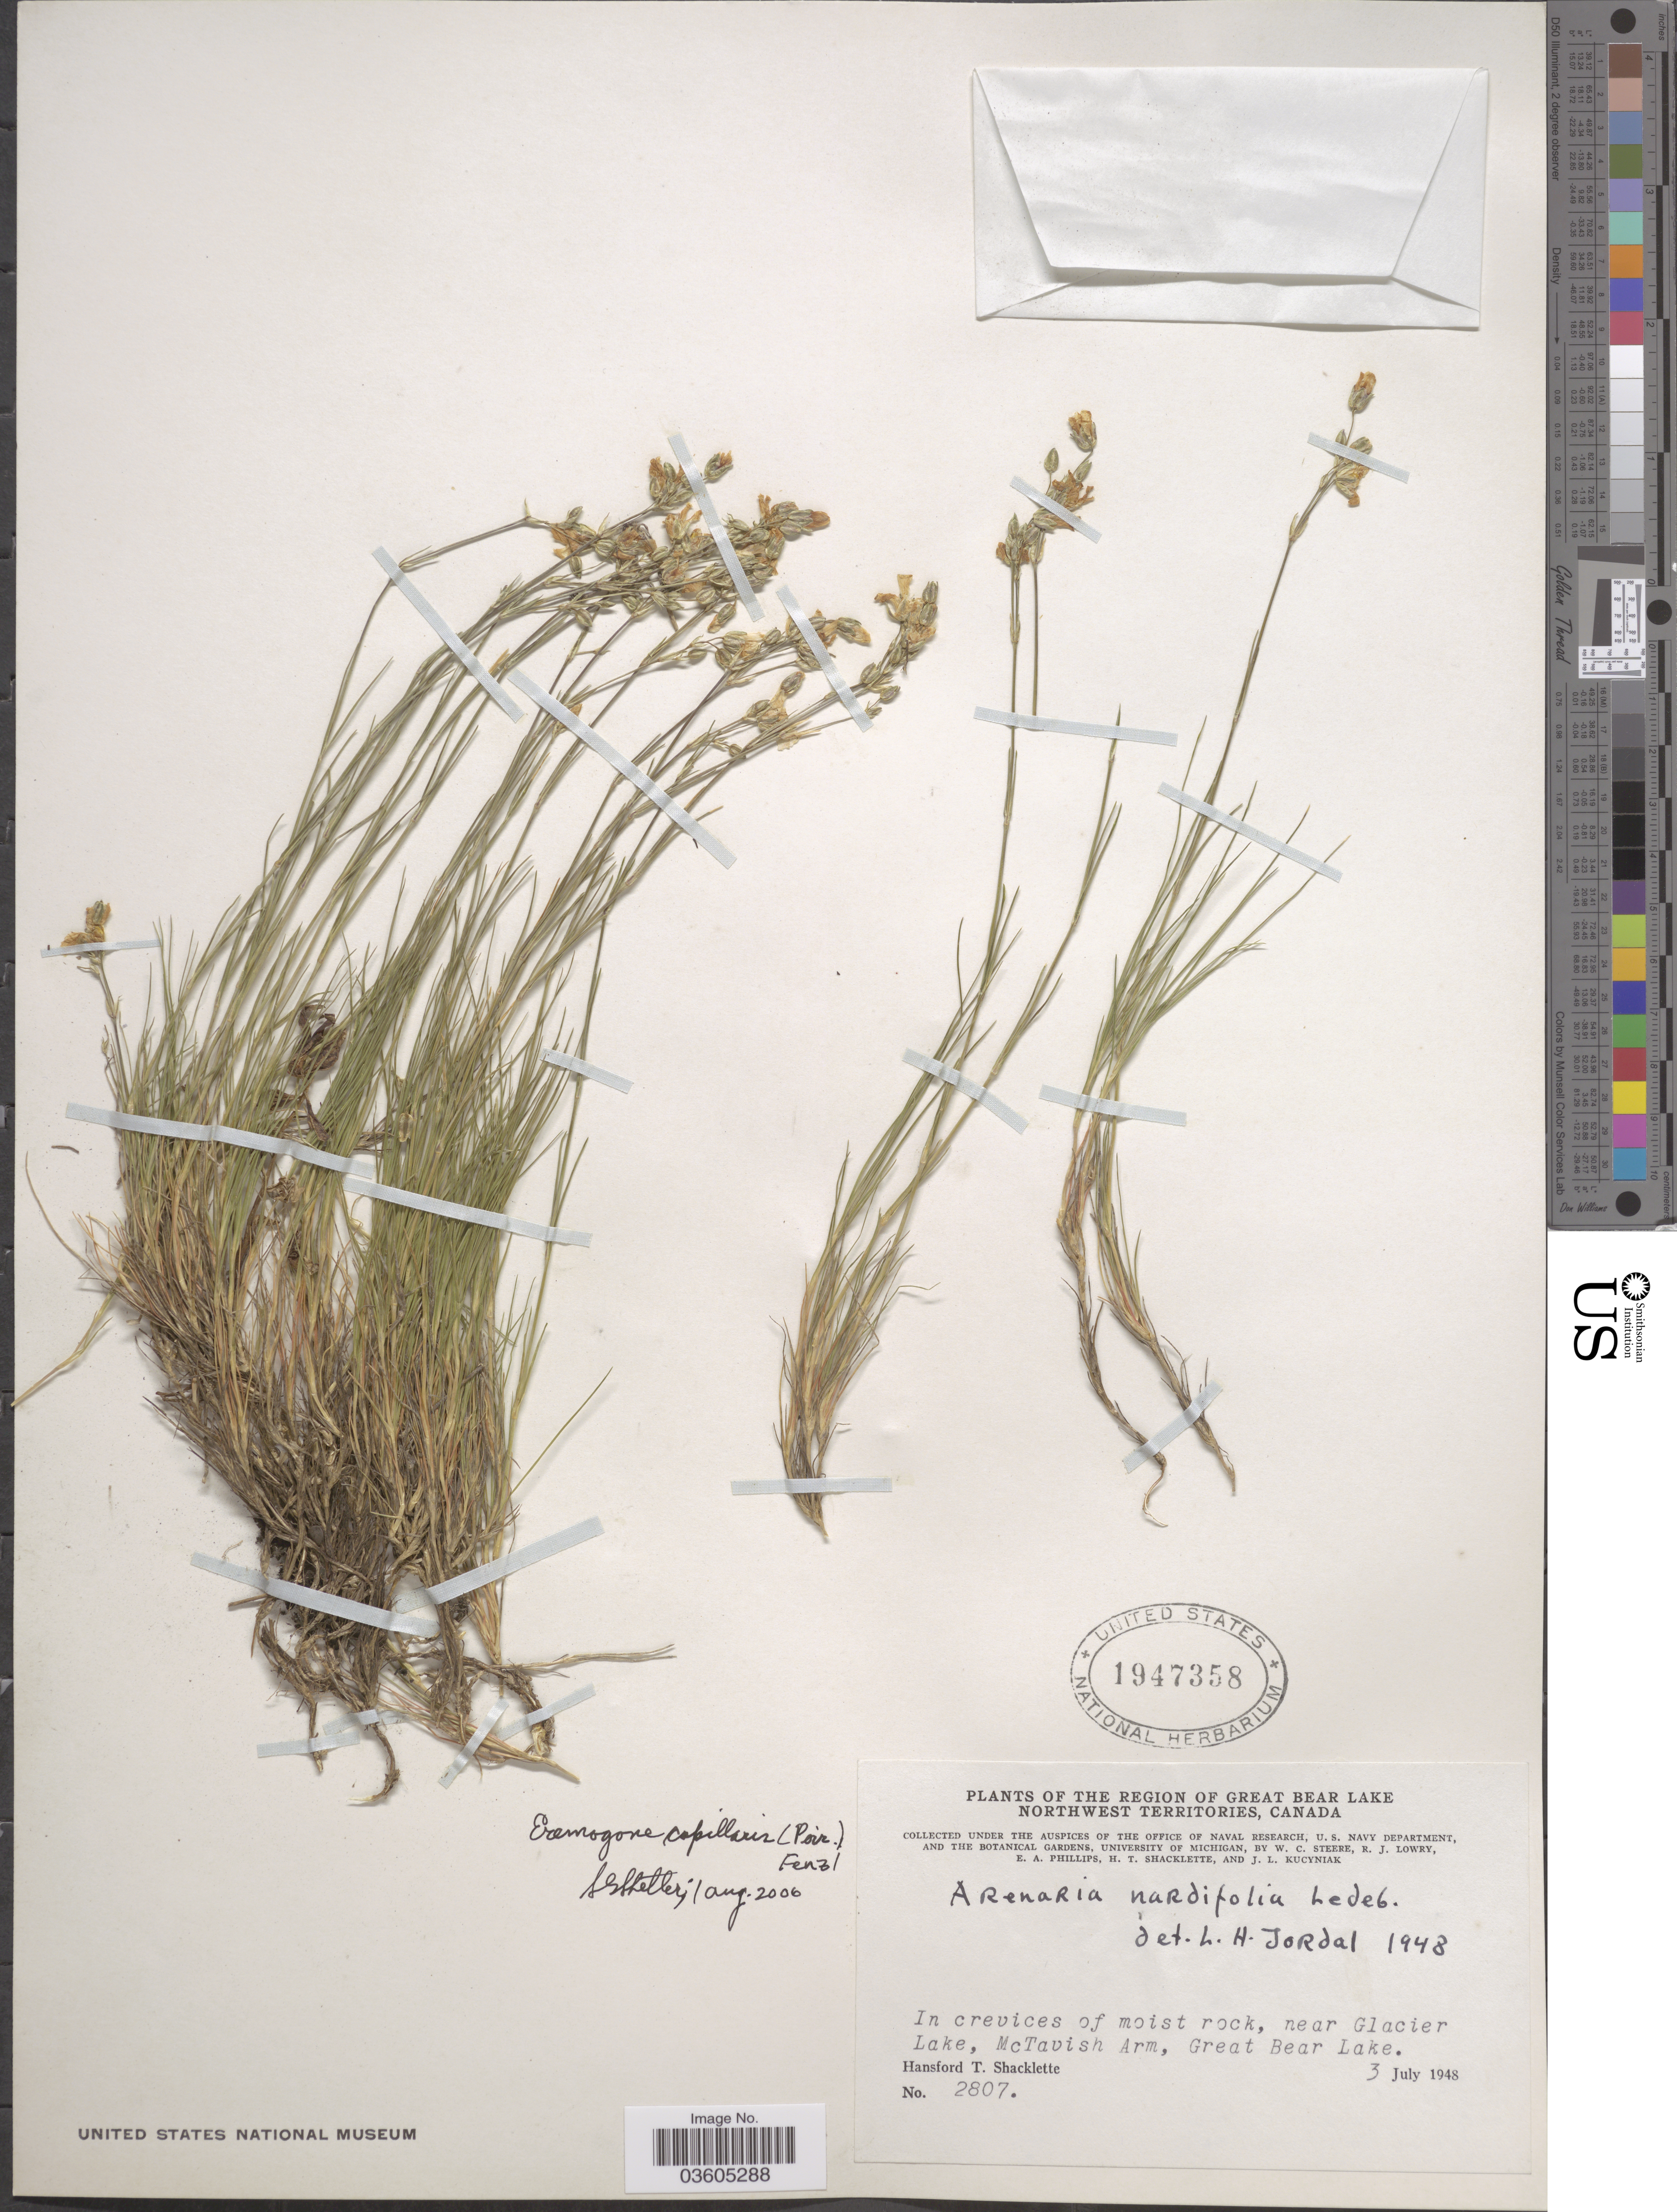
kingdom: Plantae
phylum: Tracheophyta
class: Magnoliopsida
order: Caryophyllales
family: Caryophyllaceae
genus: Eremogone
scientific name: Eremogone capillaris var. capillaris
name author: (Poir.) Fenzl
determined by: Strong, Mark T., (BOT), Smithsonian Institution - National Museum of Natural History (UNITED STATES)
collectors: H. Shacklette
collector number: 2807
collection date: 1948-07-03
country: Canada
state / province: Northwest Territories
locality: The Region of Great Bear Lake. Near Glacier Lake, McTavish Arm, Great Bear lake.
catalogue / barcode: US 1947358